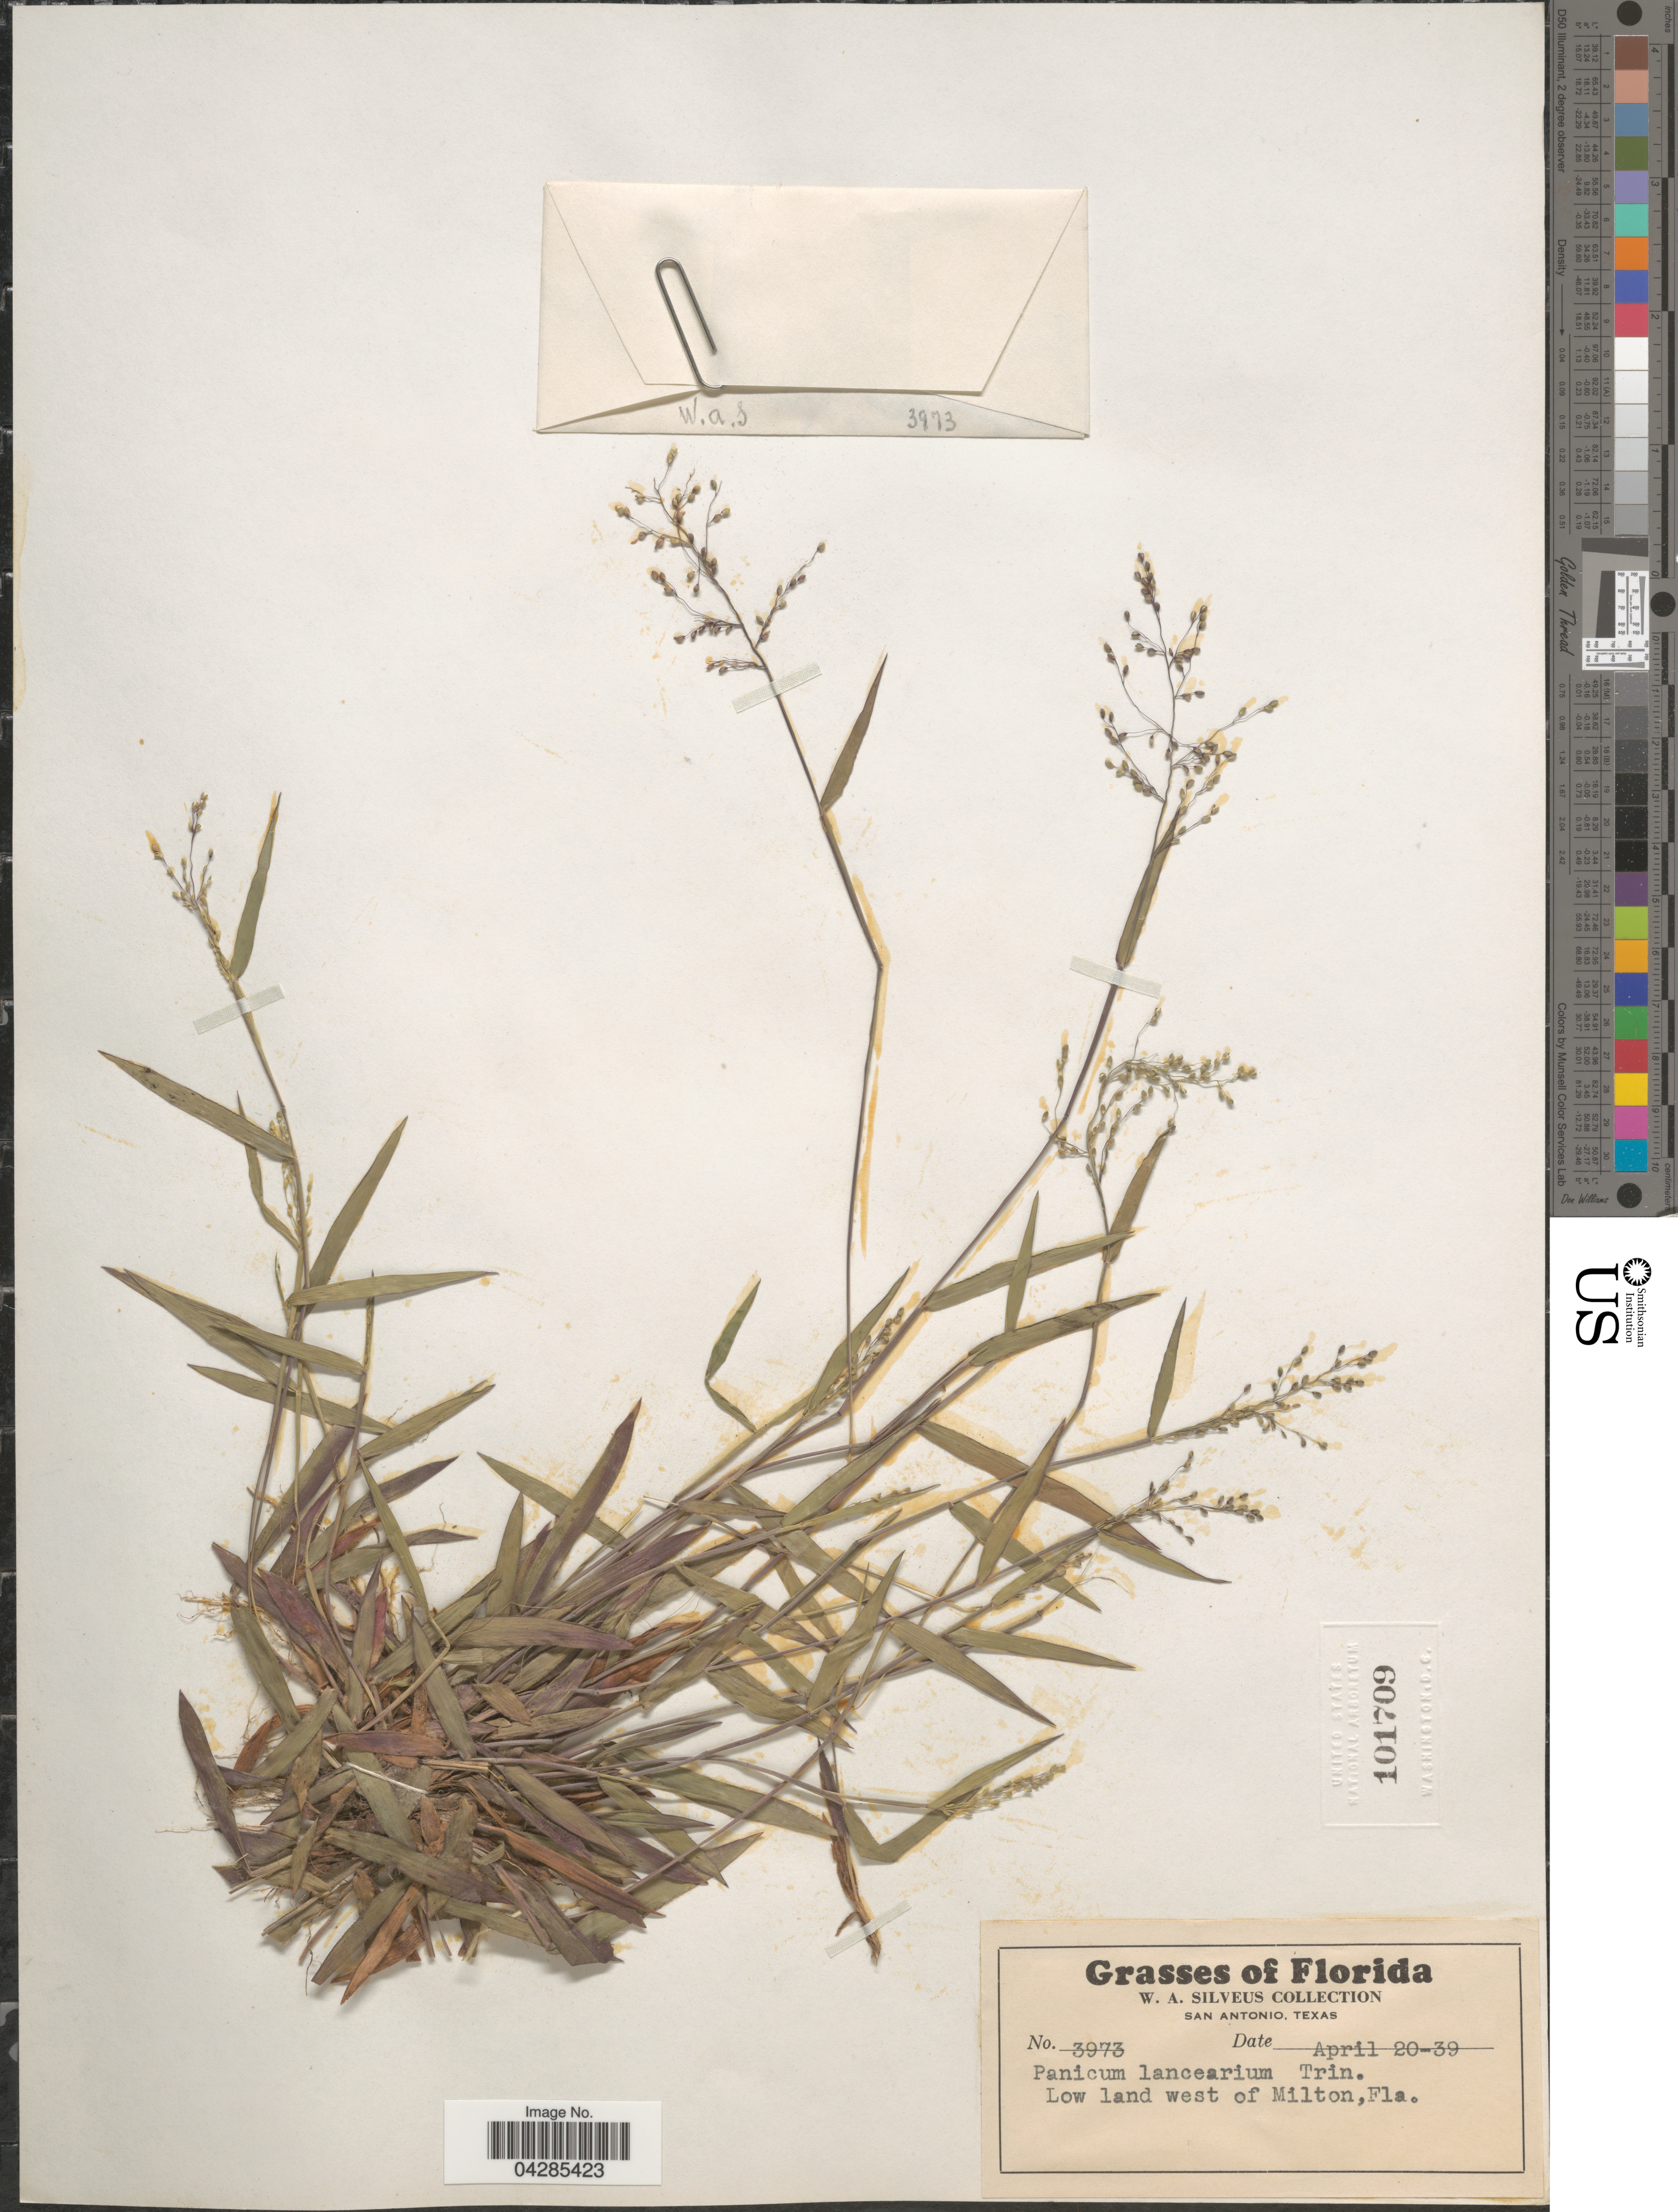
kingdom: Plantae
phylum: Tracheophyta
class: Liliopsida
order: Poales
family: Poaceae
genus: Dichanthelium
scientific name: Dichanthelium portoricense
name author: (Desv. ex Ham.) B.F. Hansen & Wunderlin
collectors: W. Silveus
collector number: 3973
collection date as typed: Transcribed d/m/y: 20/4/39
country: United States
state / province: Florida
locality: Low land west of Milton.